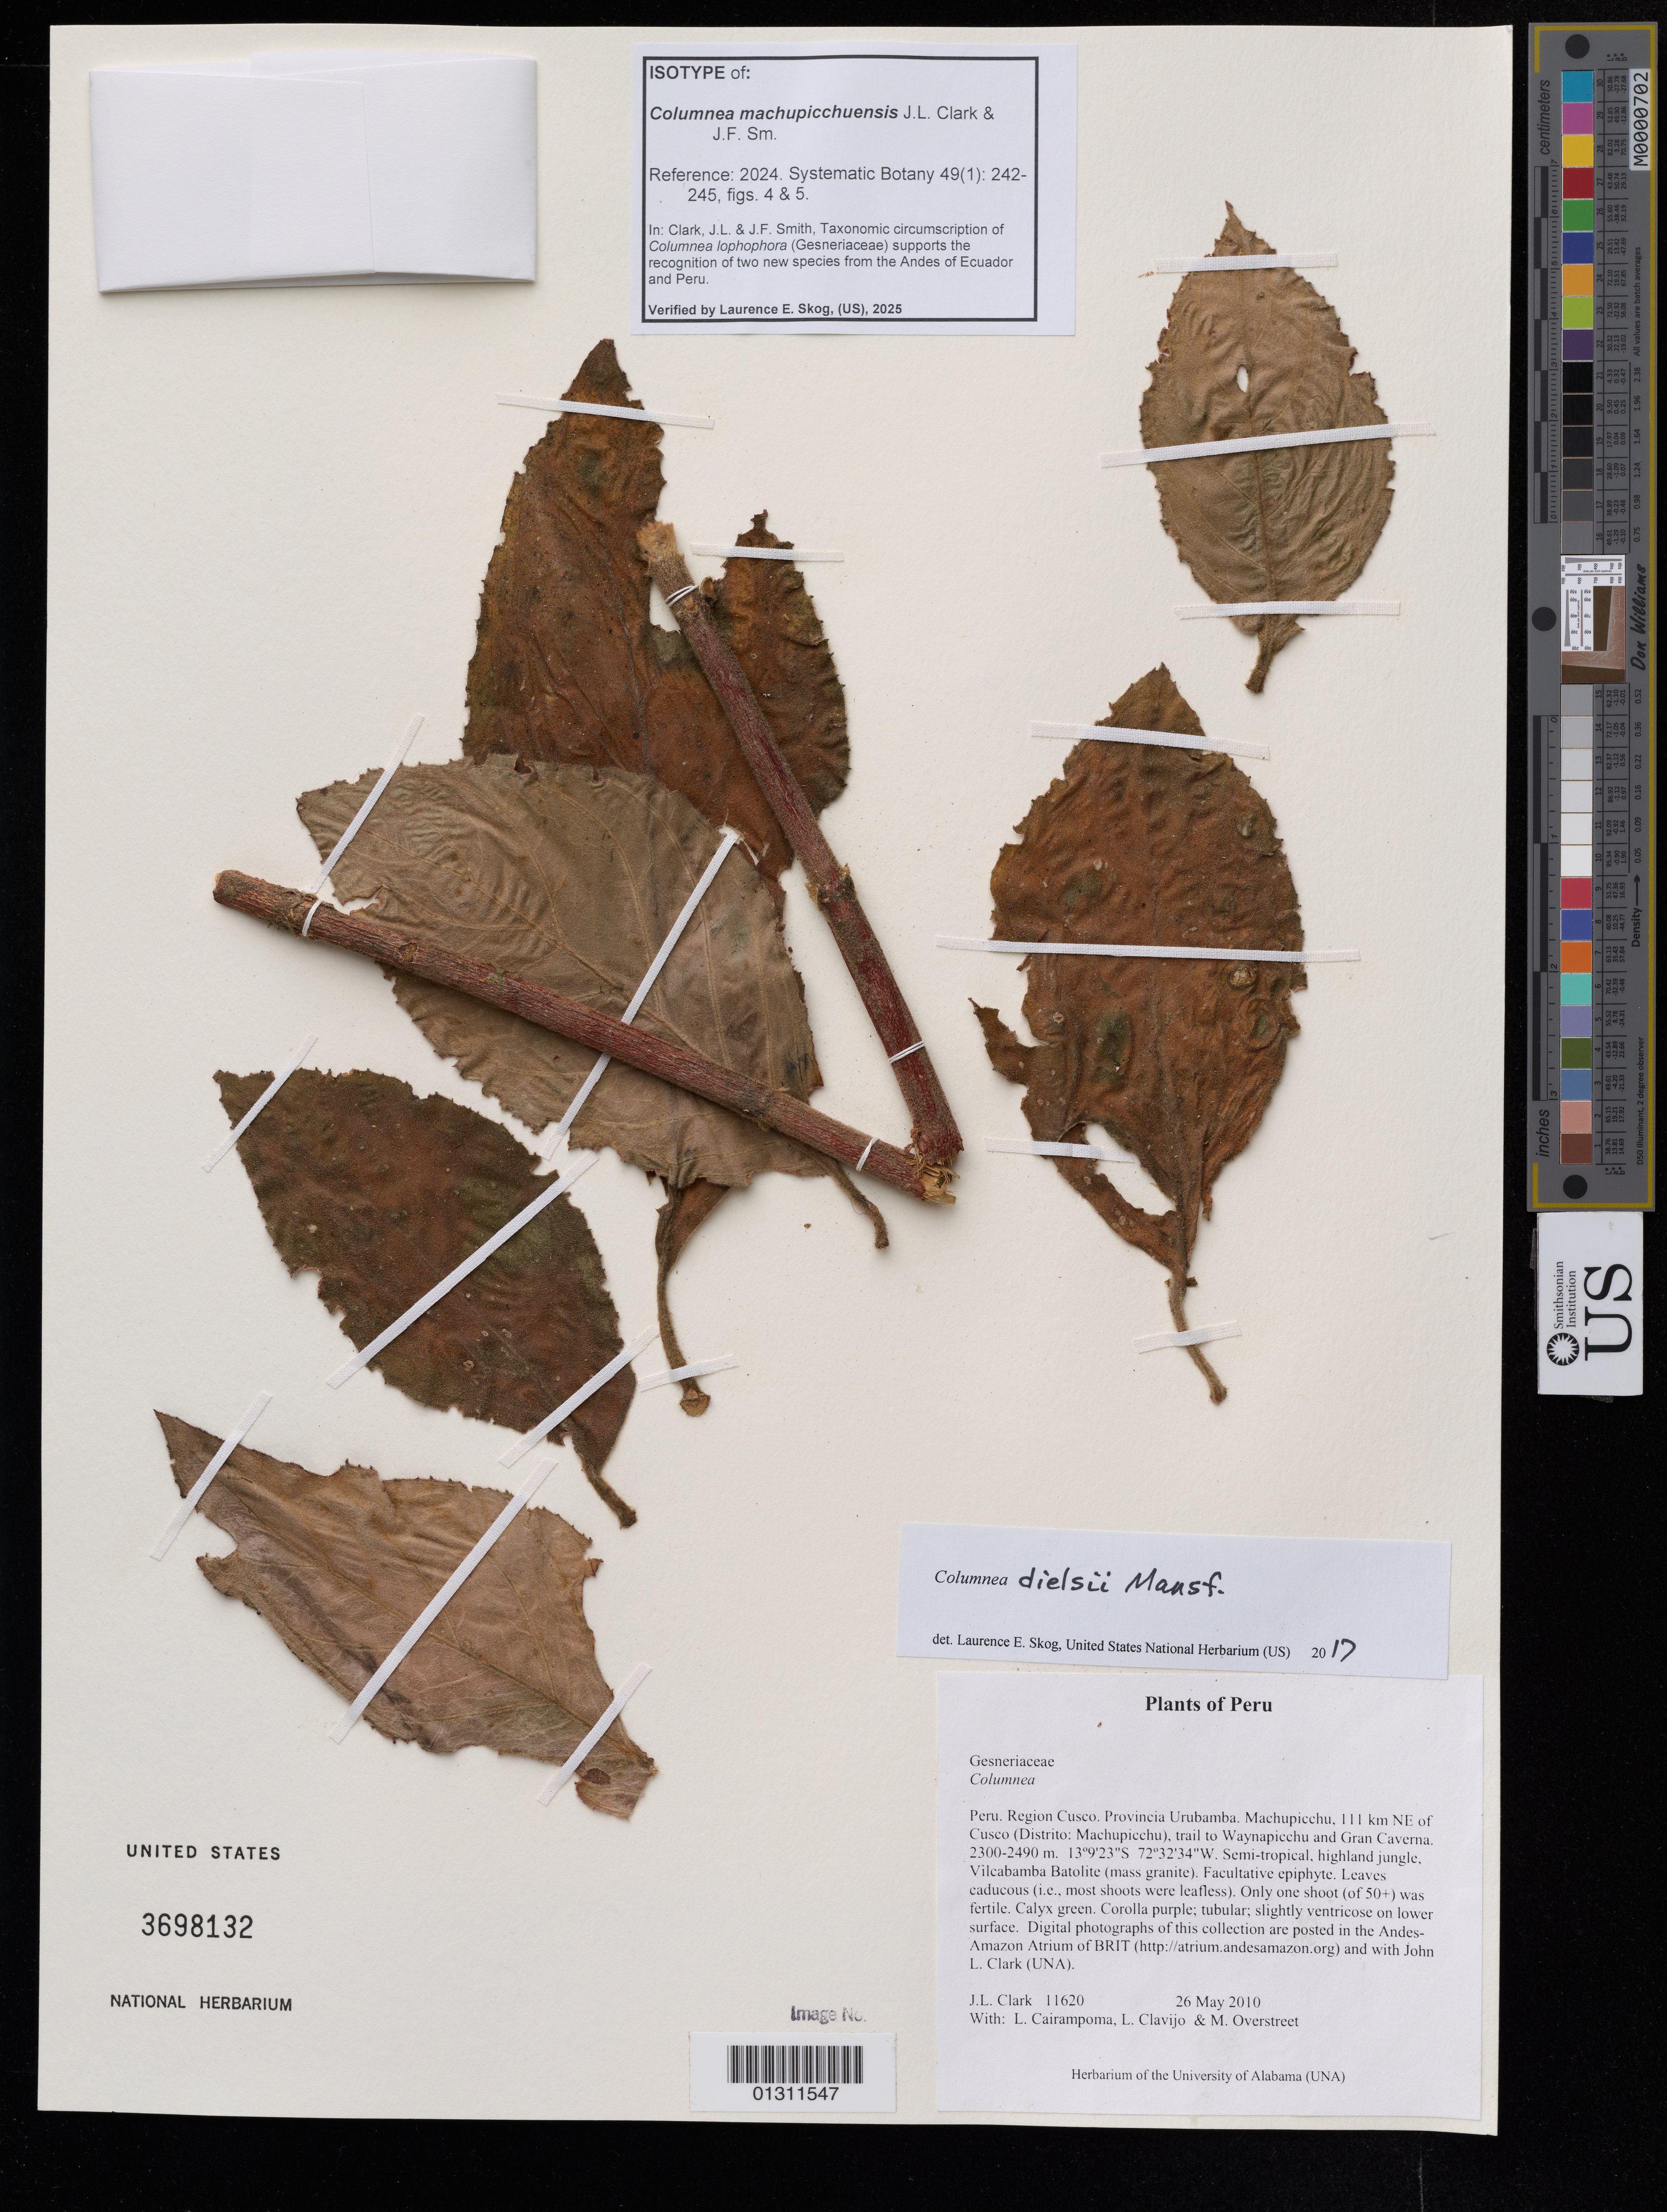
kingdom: Plantae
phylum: Tracheophyta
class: Magnoliopsida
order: Lamiales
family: Gesneriaceae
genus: Columnea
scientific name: Columnea machupicchuensis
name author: J.L. Clark & J.F. Sm.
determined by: Skog, Laurence E.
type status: Isotype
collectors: J. L. Clark, L. Clavijo & M. Overstreet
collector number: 11620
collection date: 2010-05-26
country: Peru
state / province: Cusco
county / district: Urubamba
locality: Machupicchu, 111 km NE of Cusco (Distrio Machupicchu), trail to Waynapicchu and Gran Caverna.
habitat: semi-tropical, highland jungle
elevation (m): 2300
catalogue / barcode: US 3698132